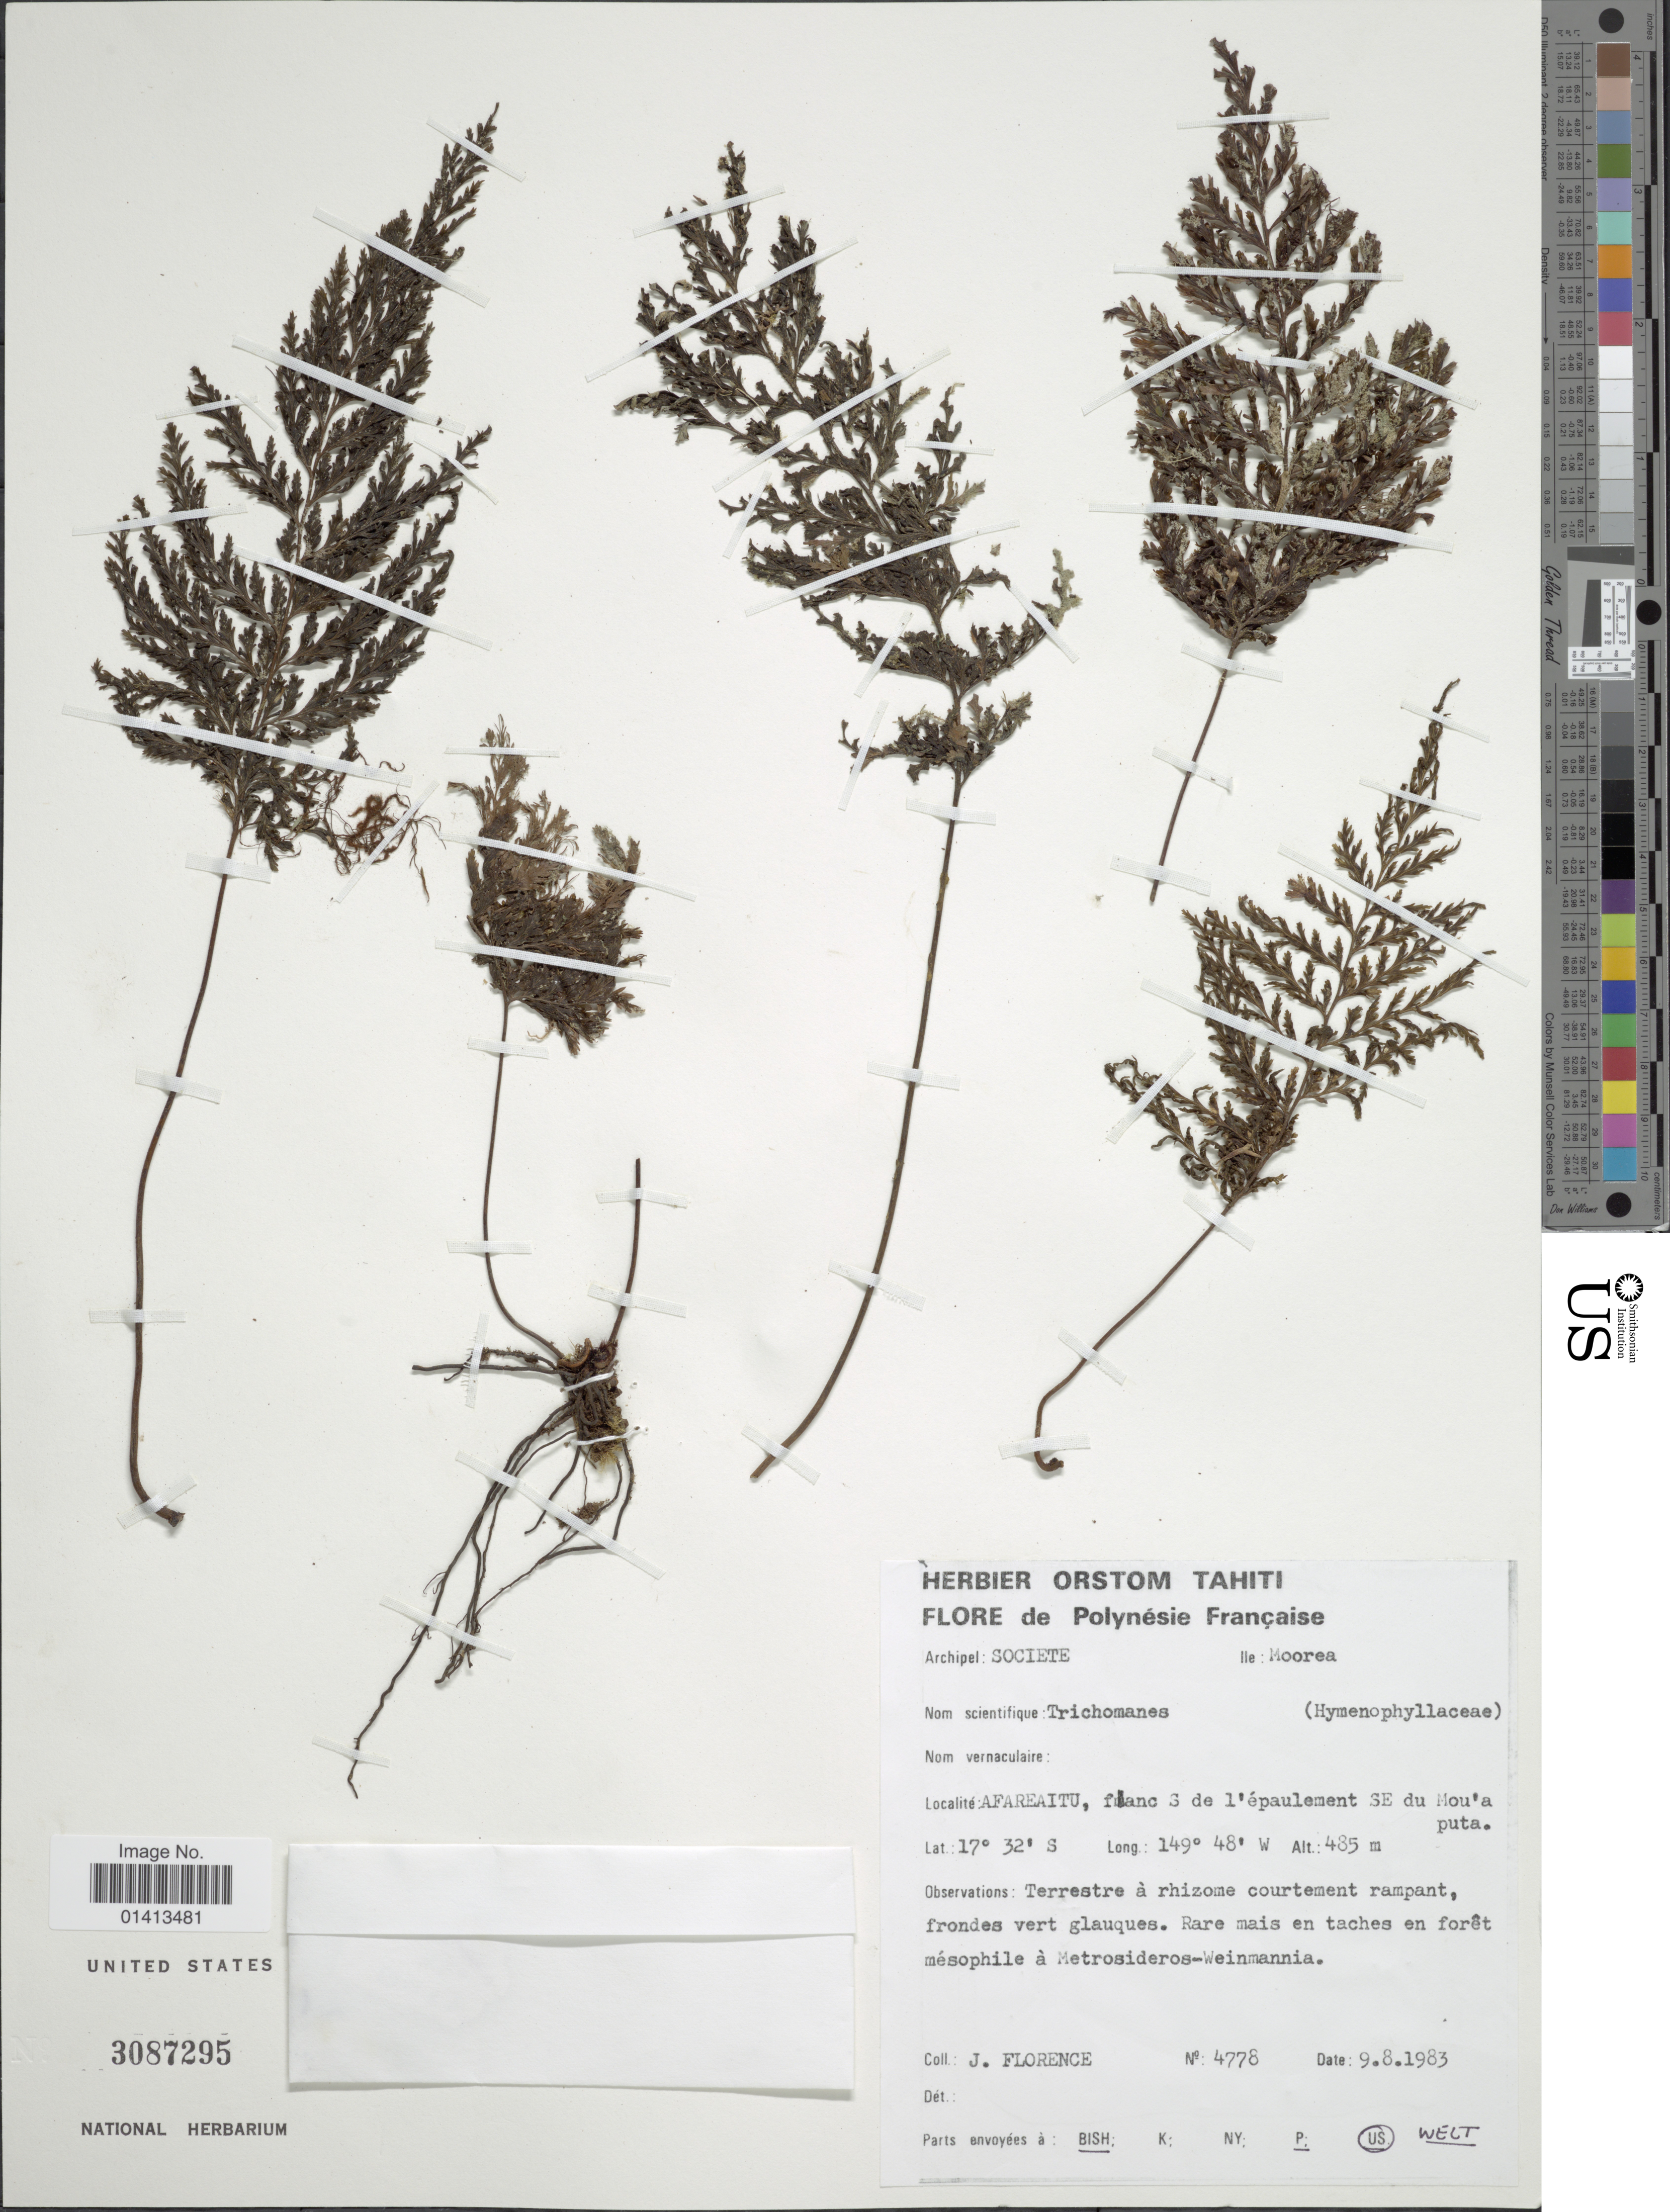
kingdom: Plantae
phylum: Tracheophyta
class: Polypodiopsida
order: Hymenophyllales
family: Hymenophyllaceae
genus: Crepidomanes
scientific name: Crepidomanes sp.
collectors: J. Florence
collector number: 4778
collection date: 1983-08-09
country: French Polynesia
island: Moorea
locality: Archipel: Societe, Ile: Moorea, Afareaitu, flanc S de l'épaulement SE du Mou'a puta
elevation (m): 485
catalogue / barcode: US 3087295